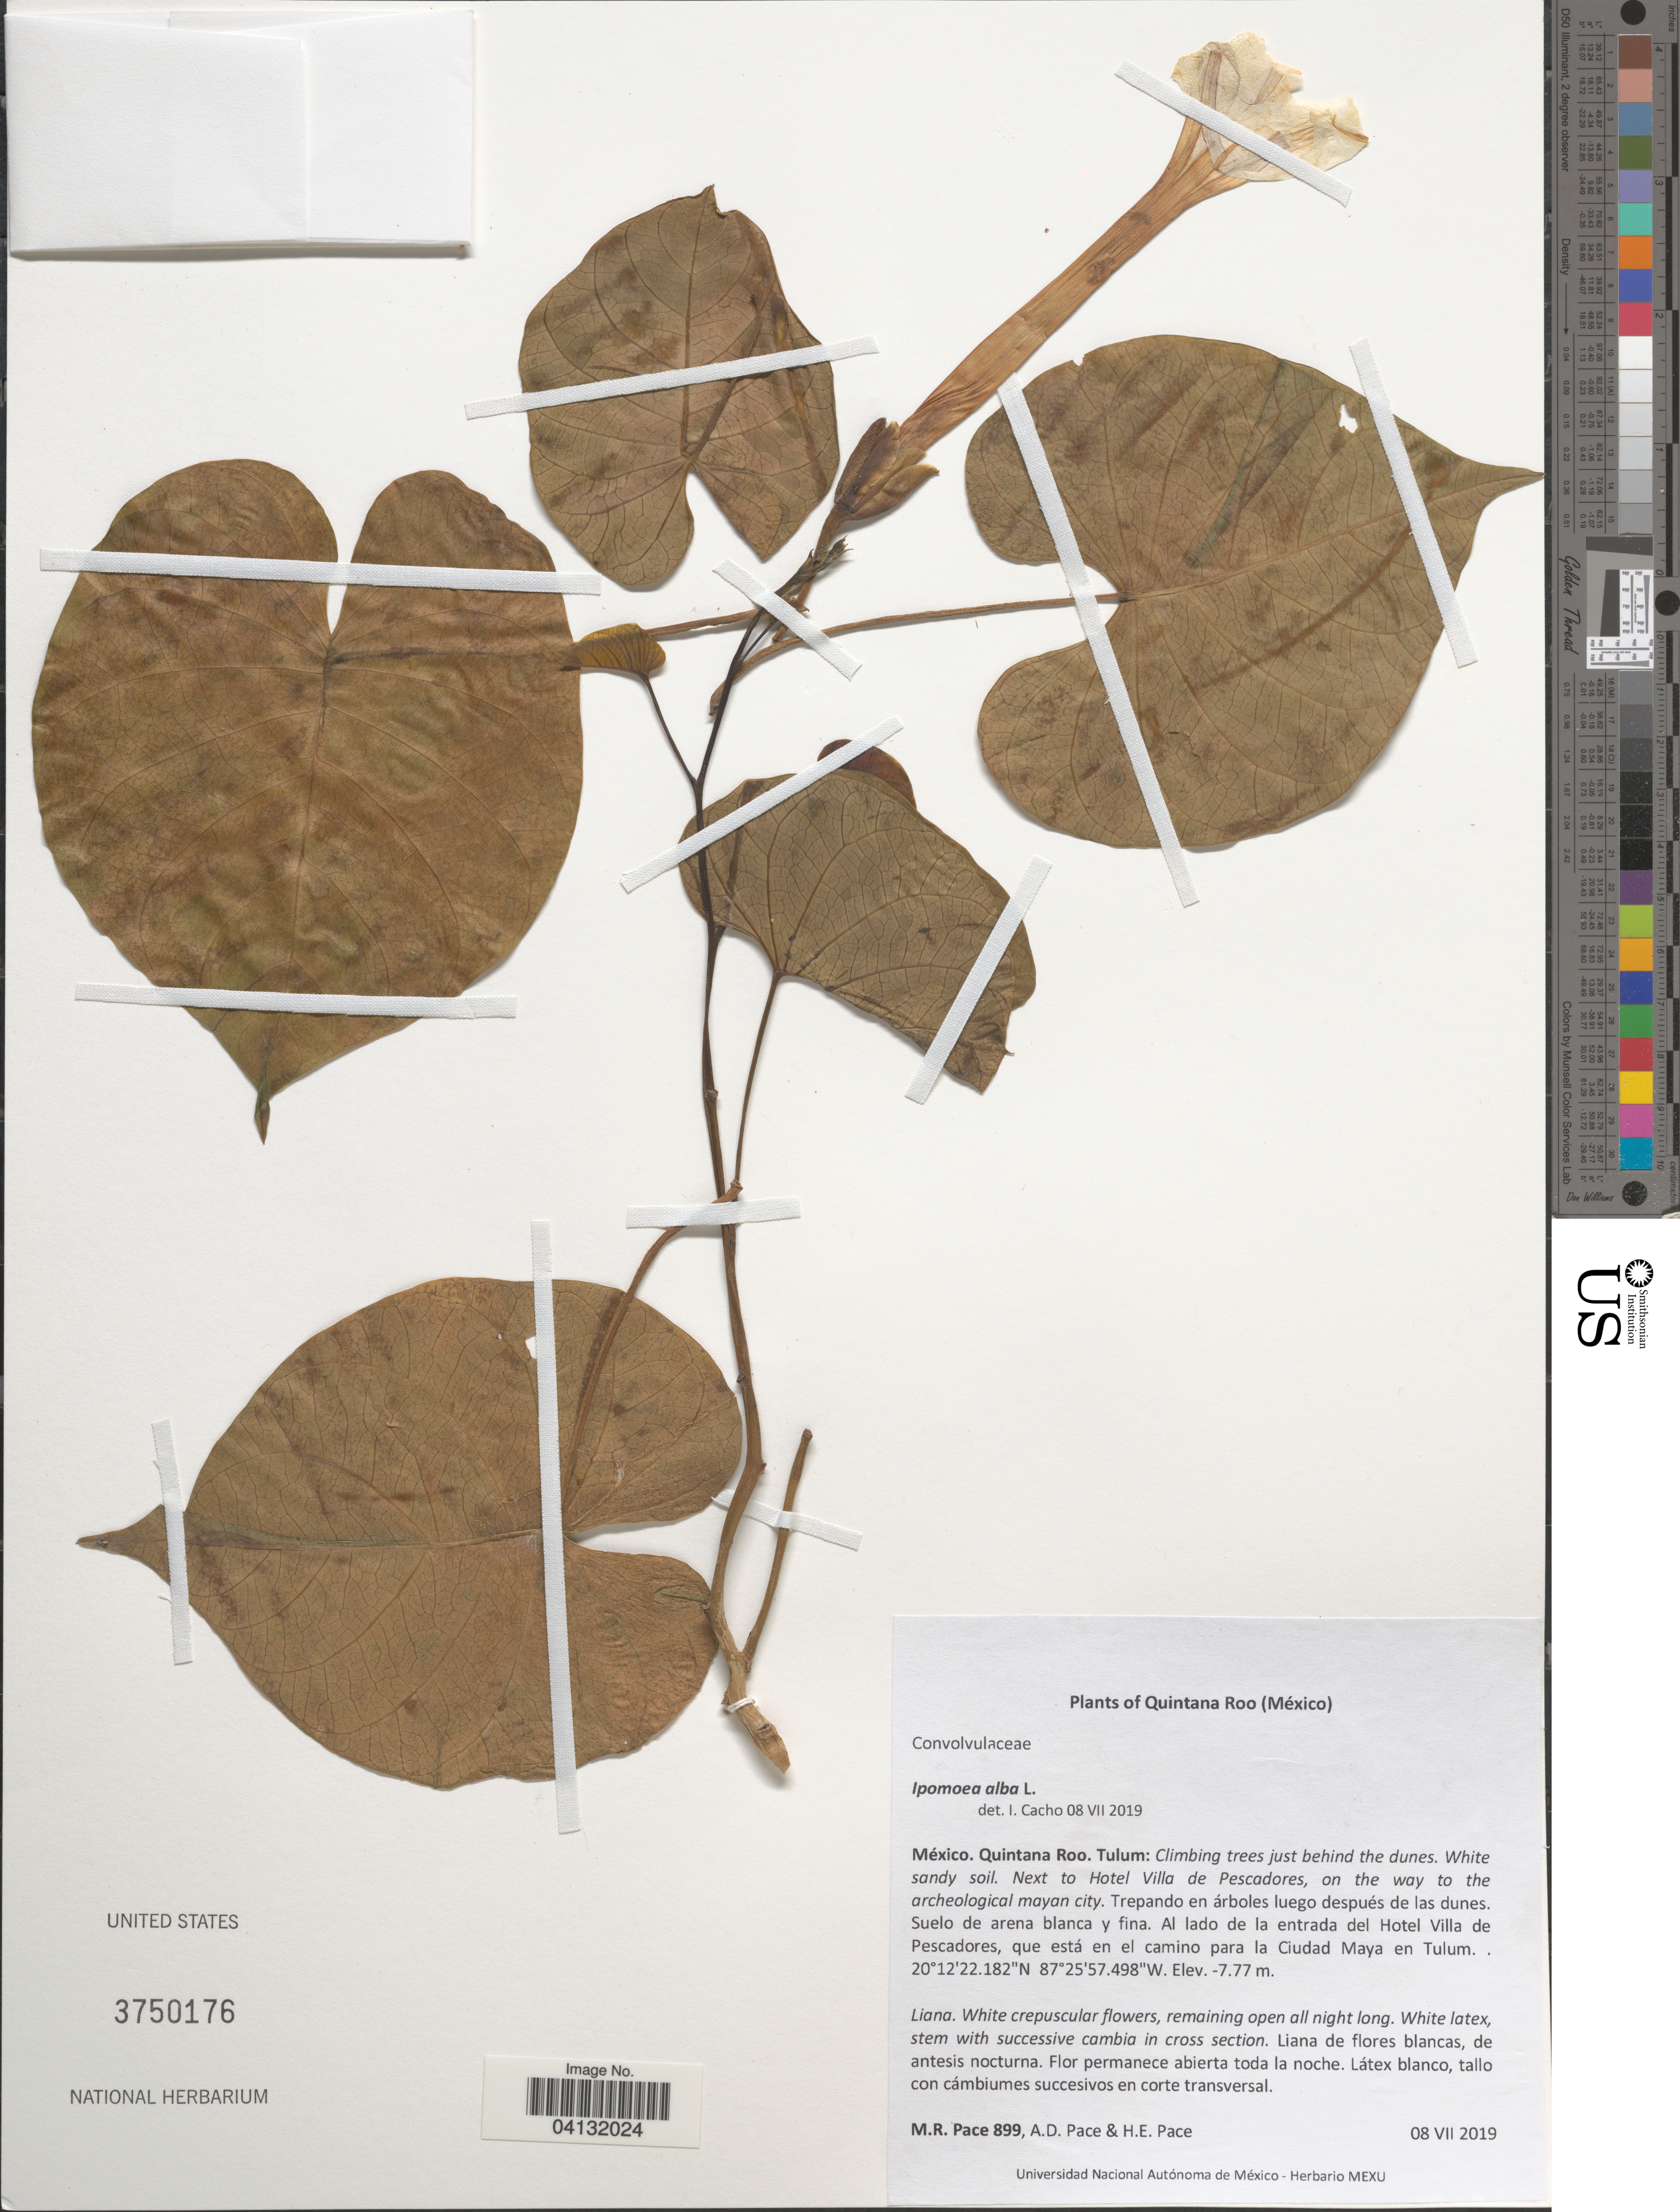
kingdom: Plantae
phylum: Tracheophyta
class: Magnoliopsida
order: Solanales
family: Convolvulaceae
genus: Ipomoea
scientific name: Ipomoea alba L.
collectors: M. R. Pace, A. Pace & H. Pace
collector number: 899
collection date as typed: Transcribed d/m/y: 8/7/2019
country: Mexico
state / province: Quintana Roo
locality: Tulum: Climbing trees just behind the dunes. White sandy soil. Next to Hotel Villa de Pescadores, on the way to the archeological mayan city. Trepando en árboles luego después de las dunes. Suelo de arena blanca y fina. Al lado de la entrada del Hotel Villa de Pescadores, que está en el camino para la Ciudad Maya en Tulum.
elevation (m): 7.77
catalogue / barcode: US 3750176